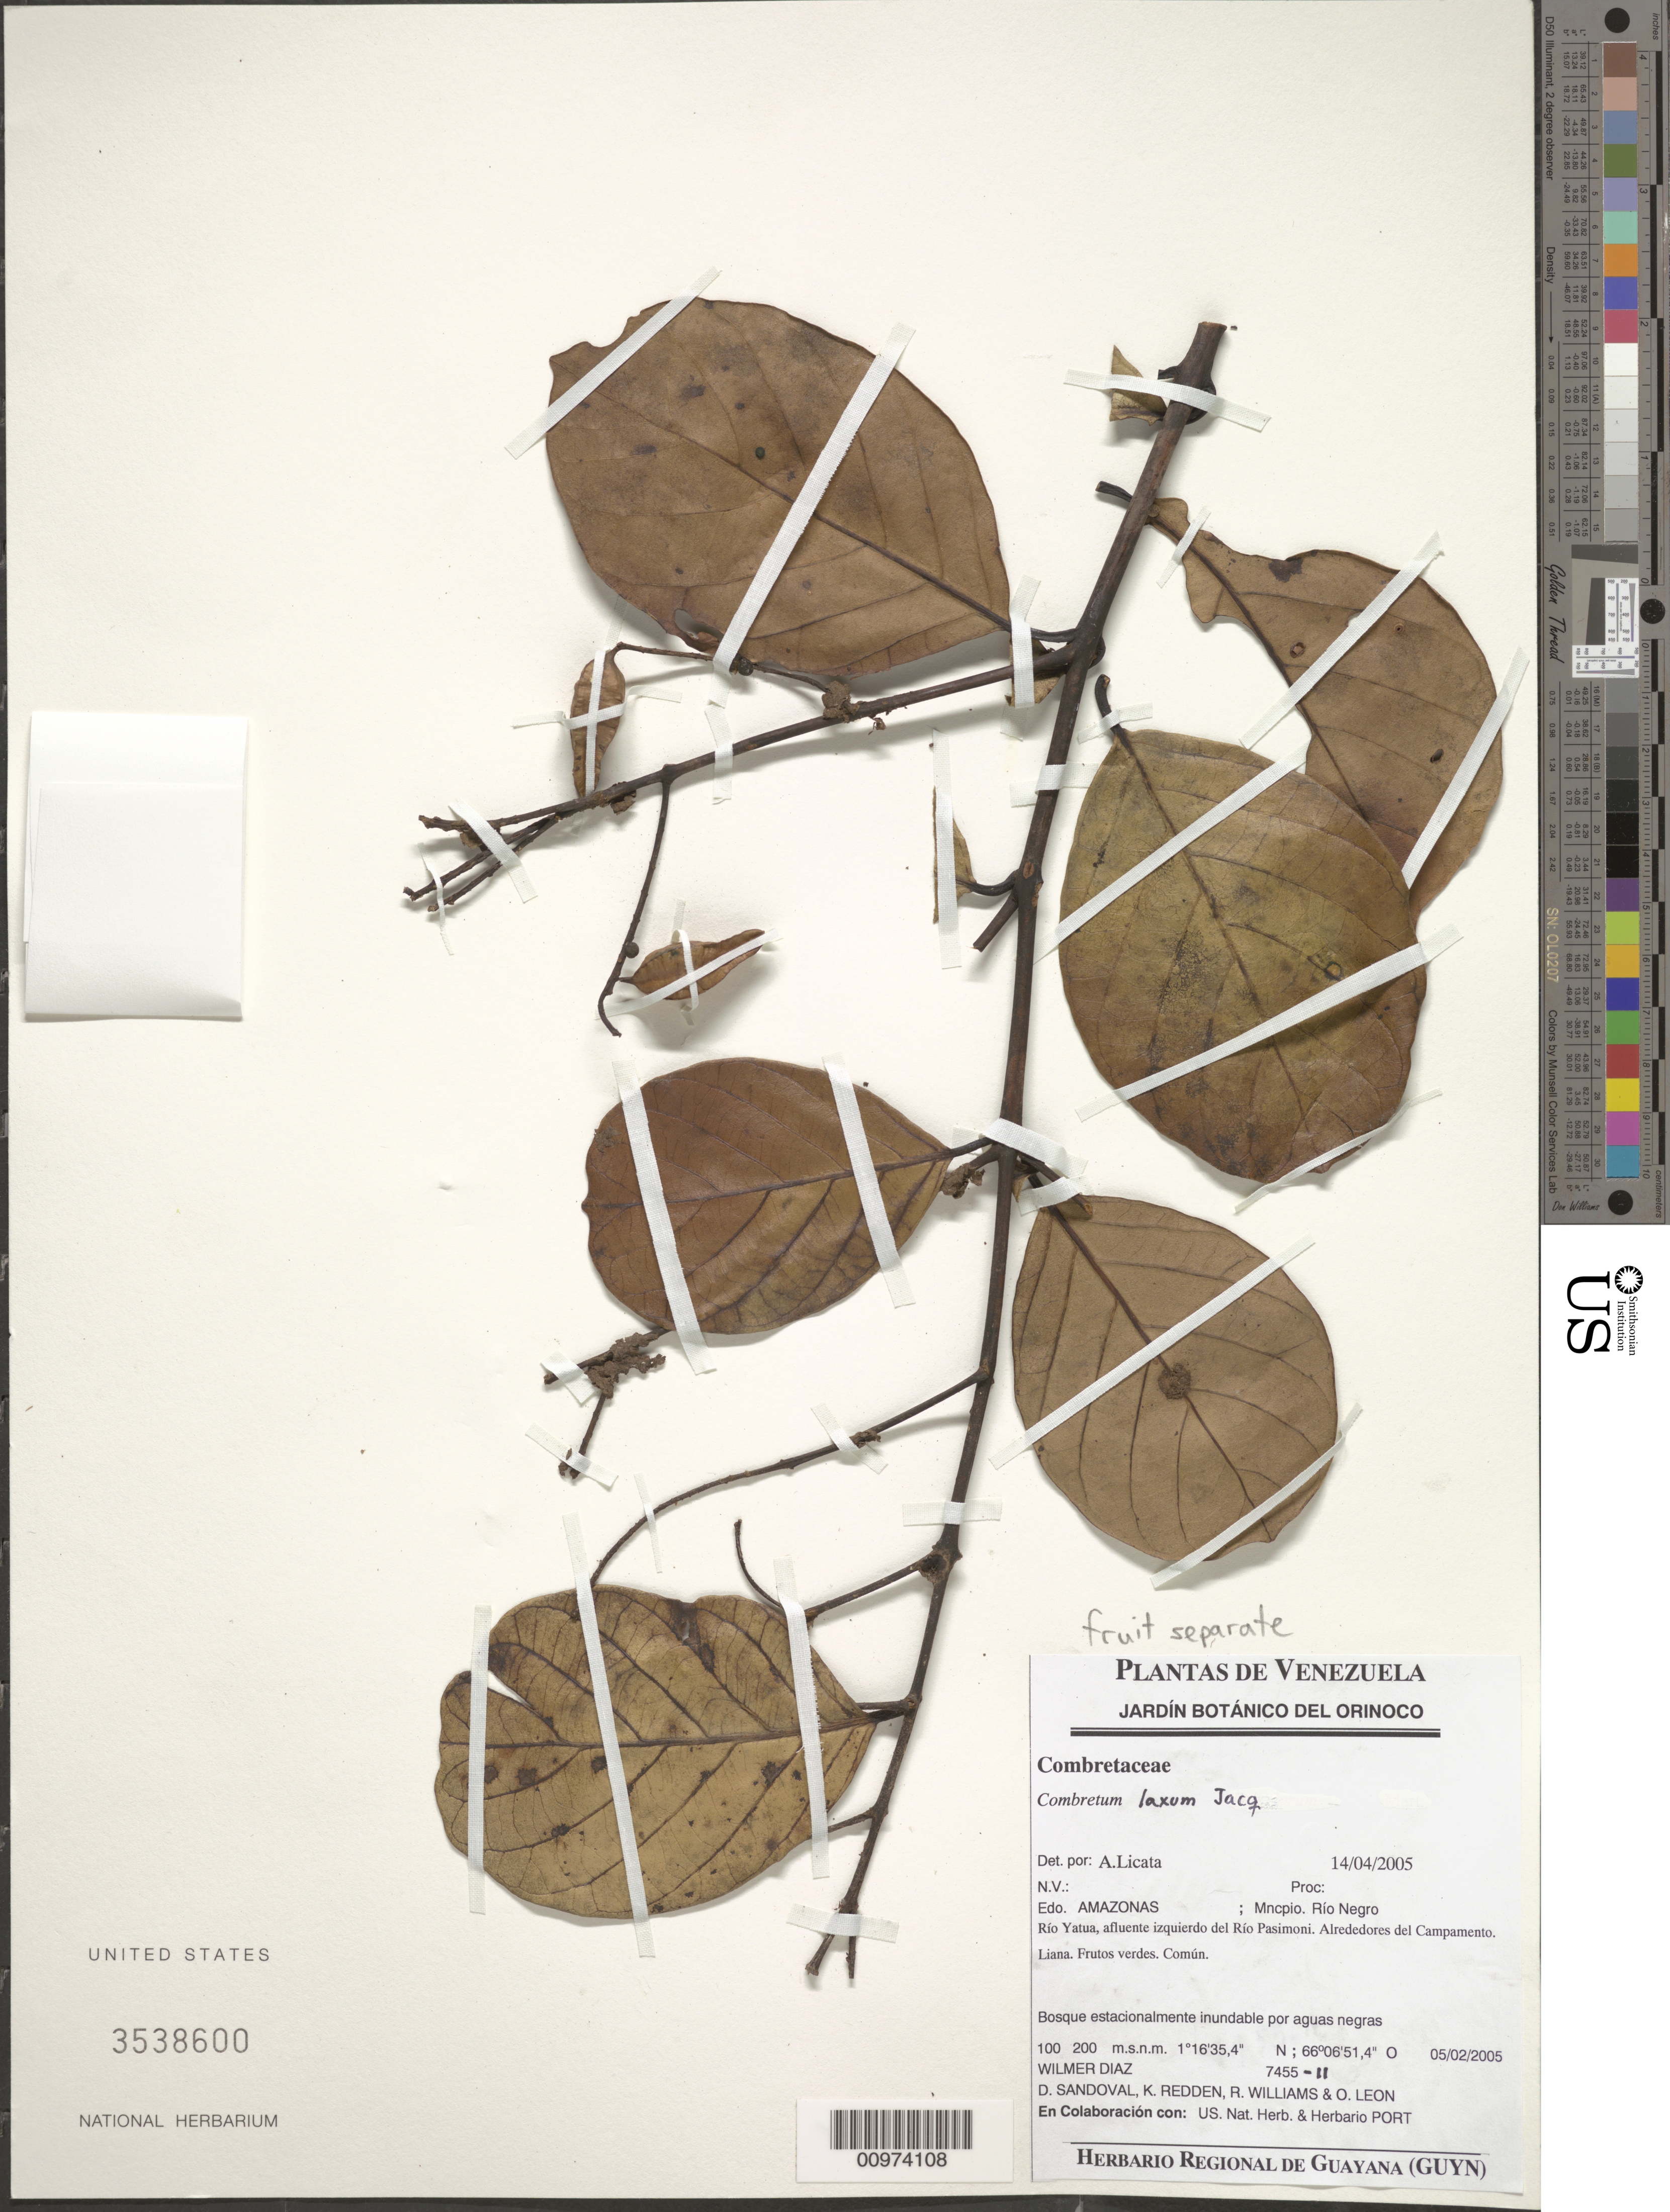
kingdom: Plantae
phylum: Tracheophyta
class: Magnoliopsida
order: Myrtales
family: Combretaceae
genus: Combretum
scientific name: Combretum laxum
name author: Jacq.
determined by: Licata, A., (PORT), Univ. Nac. Exp. de los Llanos Ezequiel Zamora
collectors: W. Díaz P., D. Sandoval, K. M. Redden, R. Williams & O. León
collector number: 7455 1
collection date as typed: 5-Feb-05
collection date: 2005-02-05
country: Venezuela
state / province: Amazonas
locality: Mun. Río Negro, Río Yatua, afluente del Río Pasimoni, alrededores Campamento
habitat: Bosque estacionalmente inundable por aguas negras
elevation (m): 100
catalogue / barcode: US 3538600